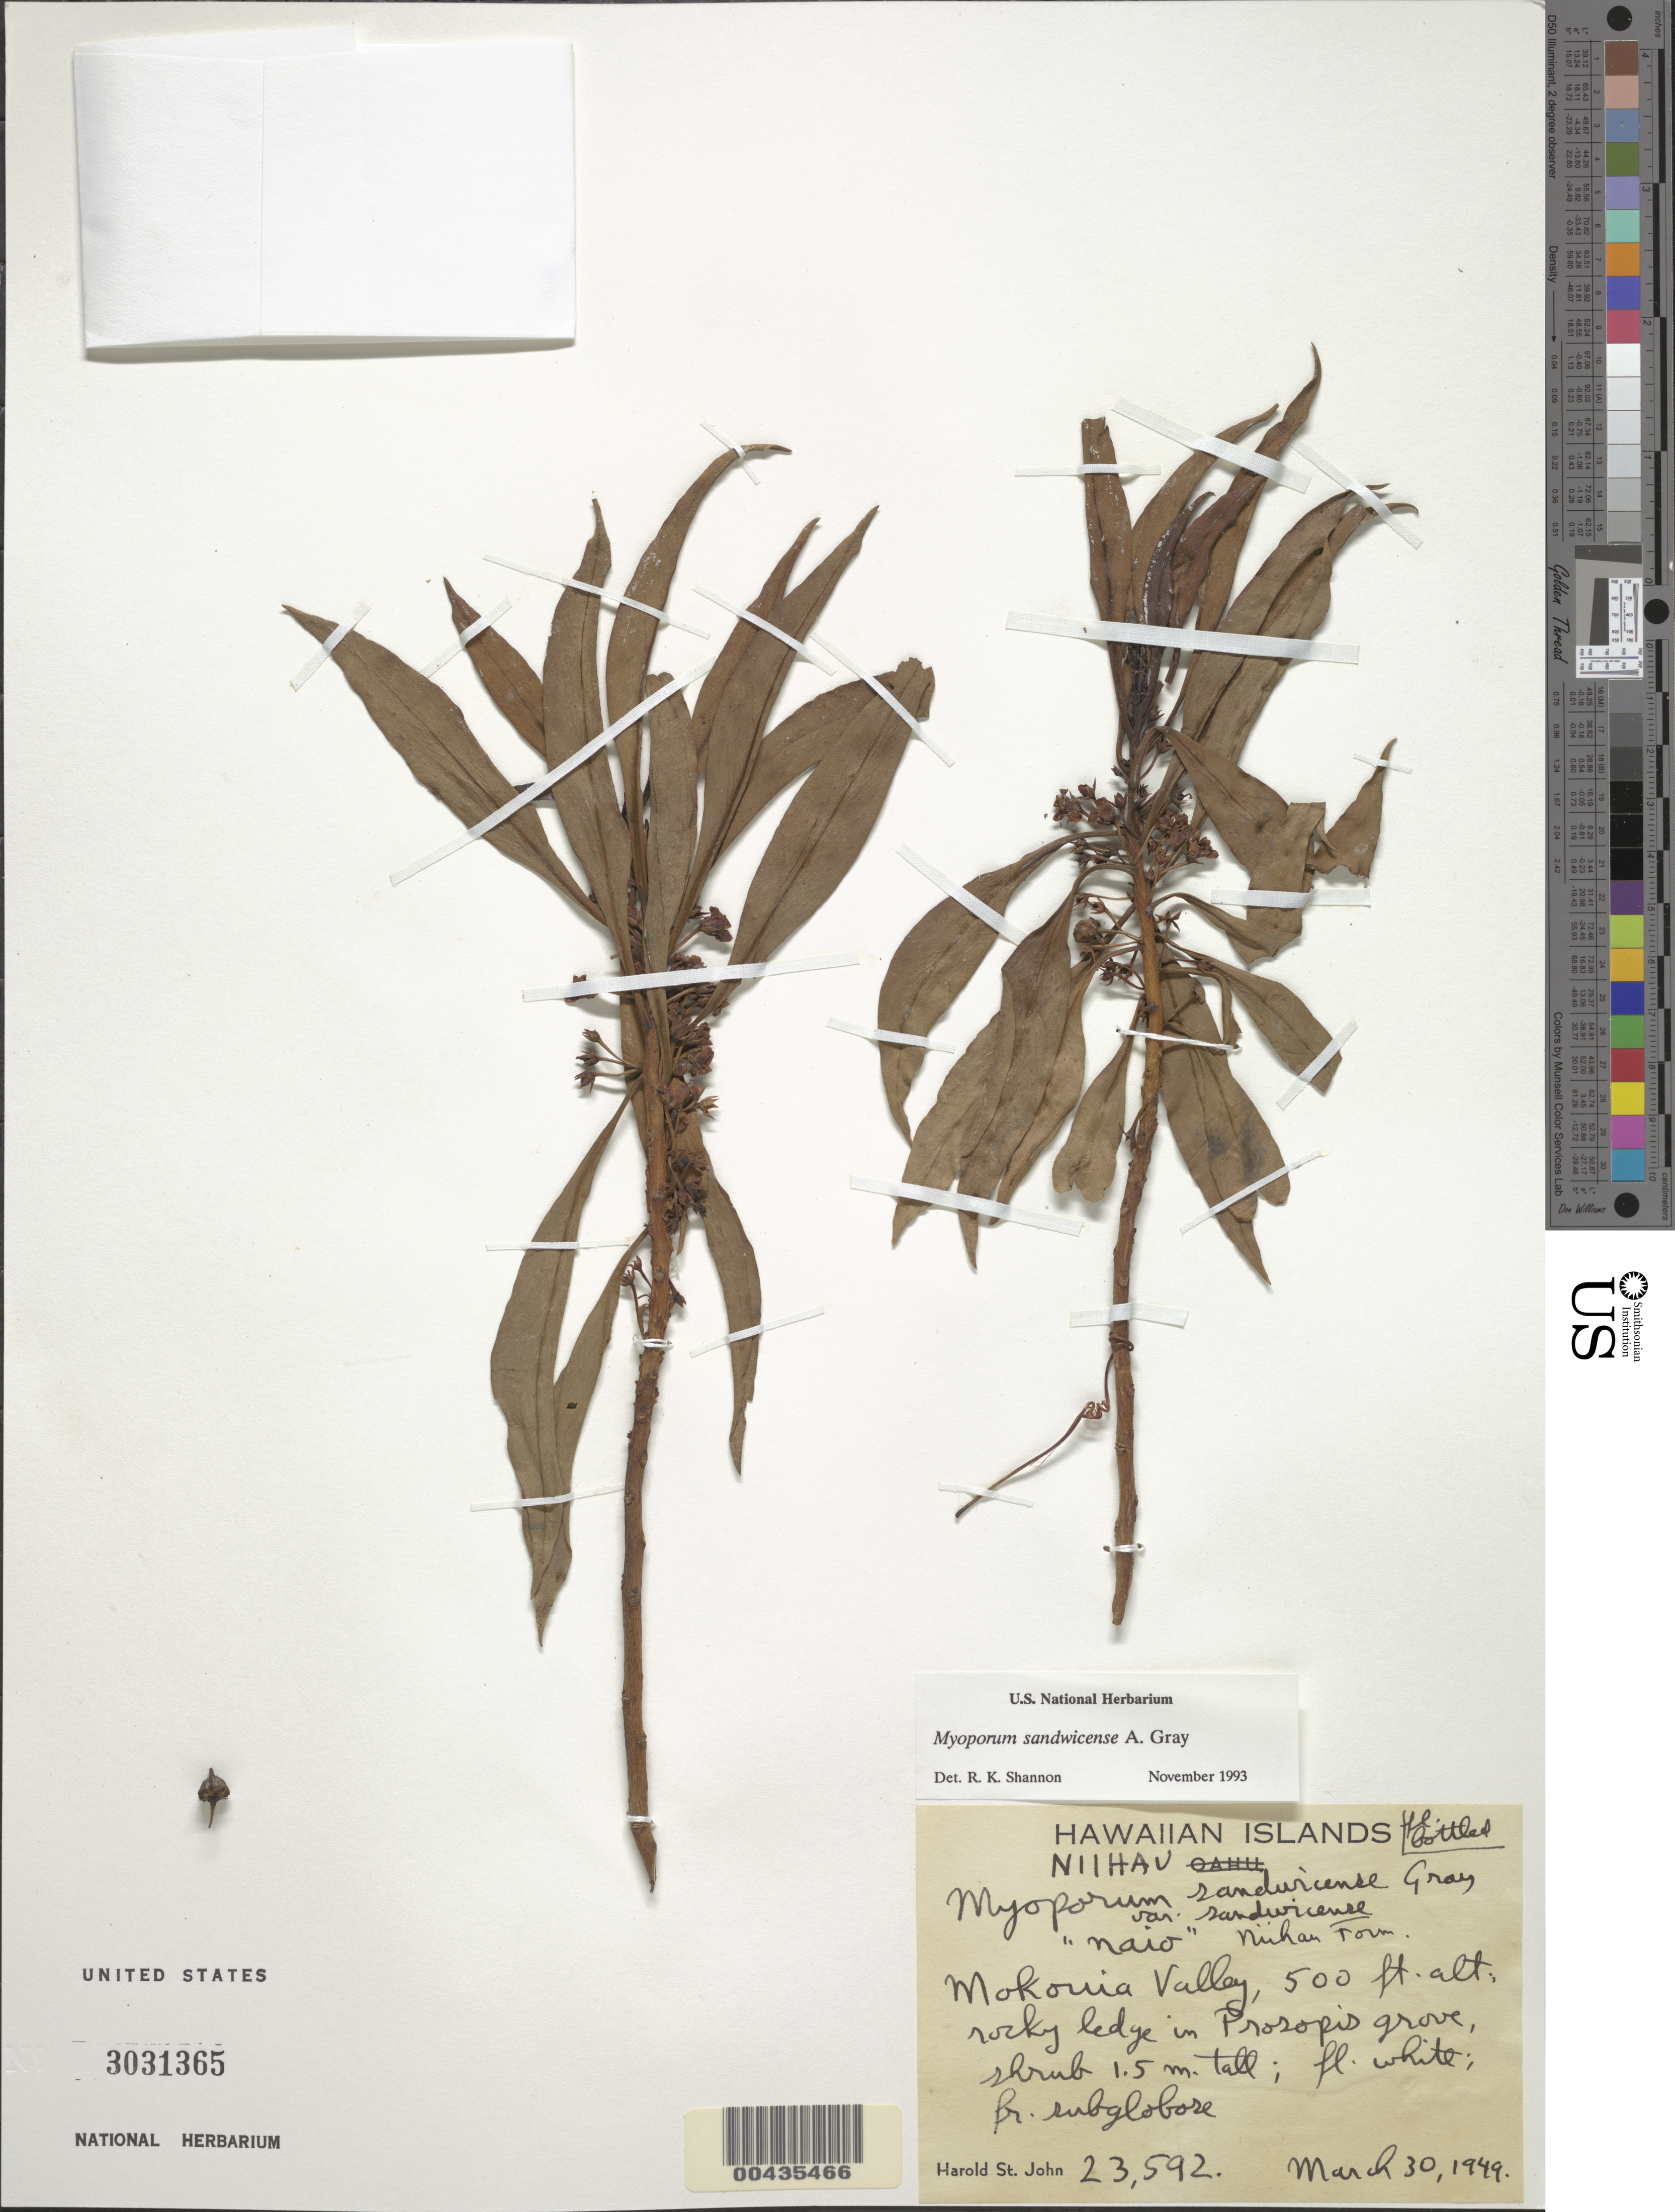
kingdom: Plantae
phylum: Tracheophyta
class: Magnoliopsida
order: Lamiales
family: Scrophulariaceae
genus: Myoporum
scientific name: Myoporum sandwicense subsp. sandwicense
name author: A. Gray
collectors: H. St. John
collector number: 23592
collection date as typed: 30 Mar 1949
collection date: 1949-03-30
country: United States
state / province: Hawaii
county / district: Kauai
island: Ni'ihau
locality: Mokouia Valley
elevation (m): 152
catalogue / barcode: US 3031365